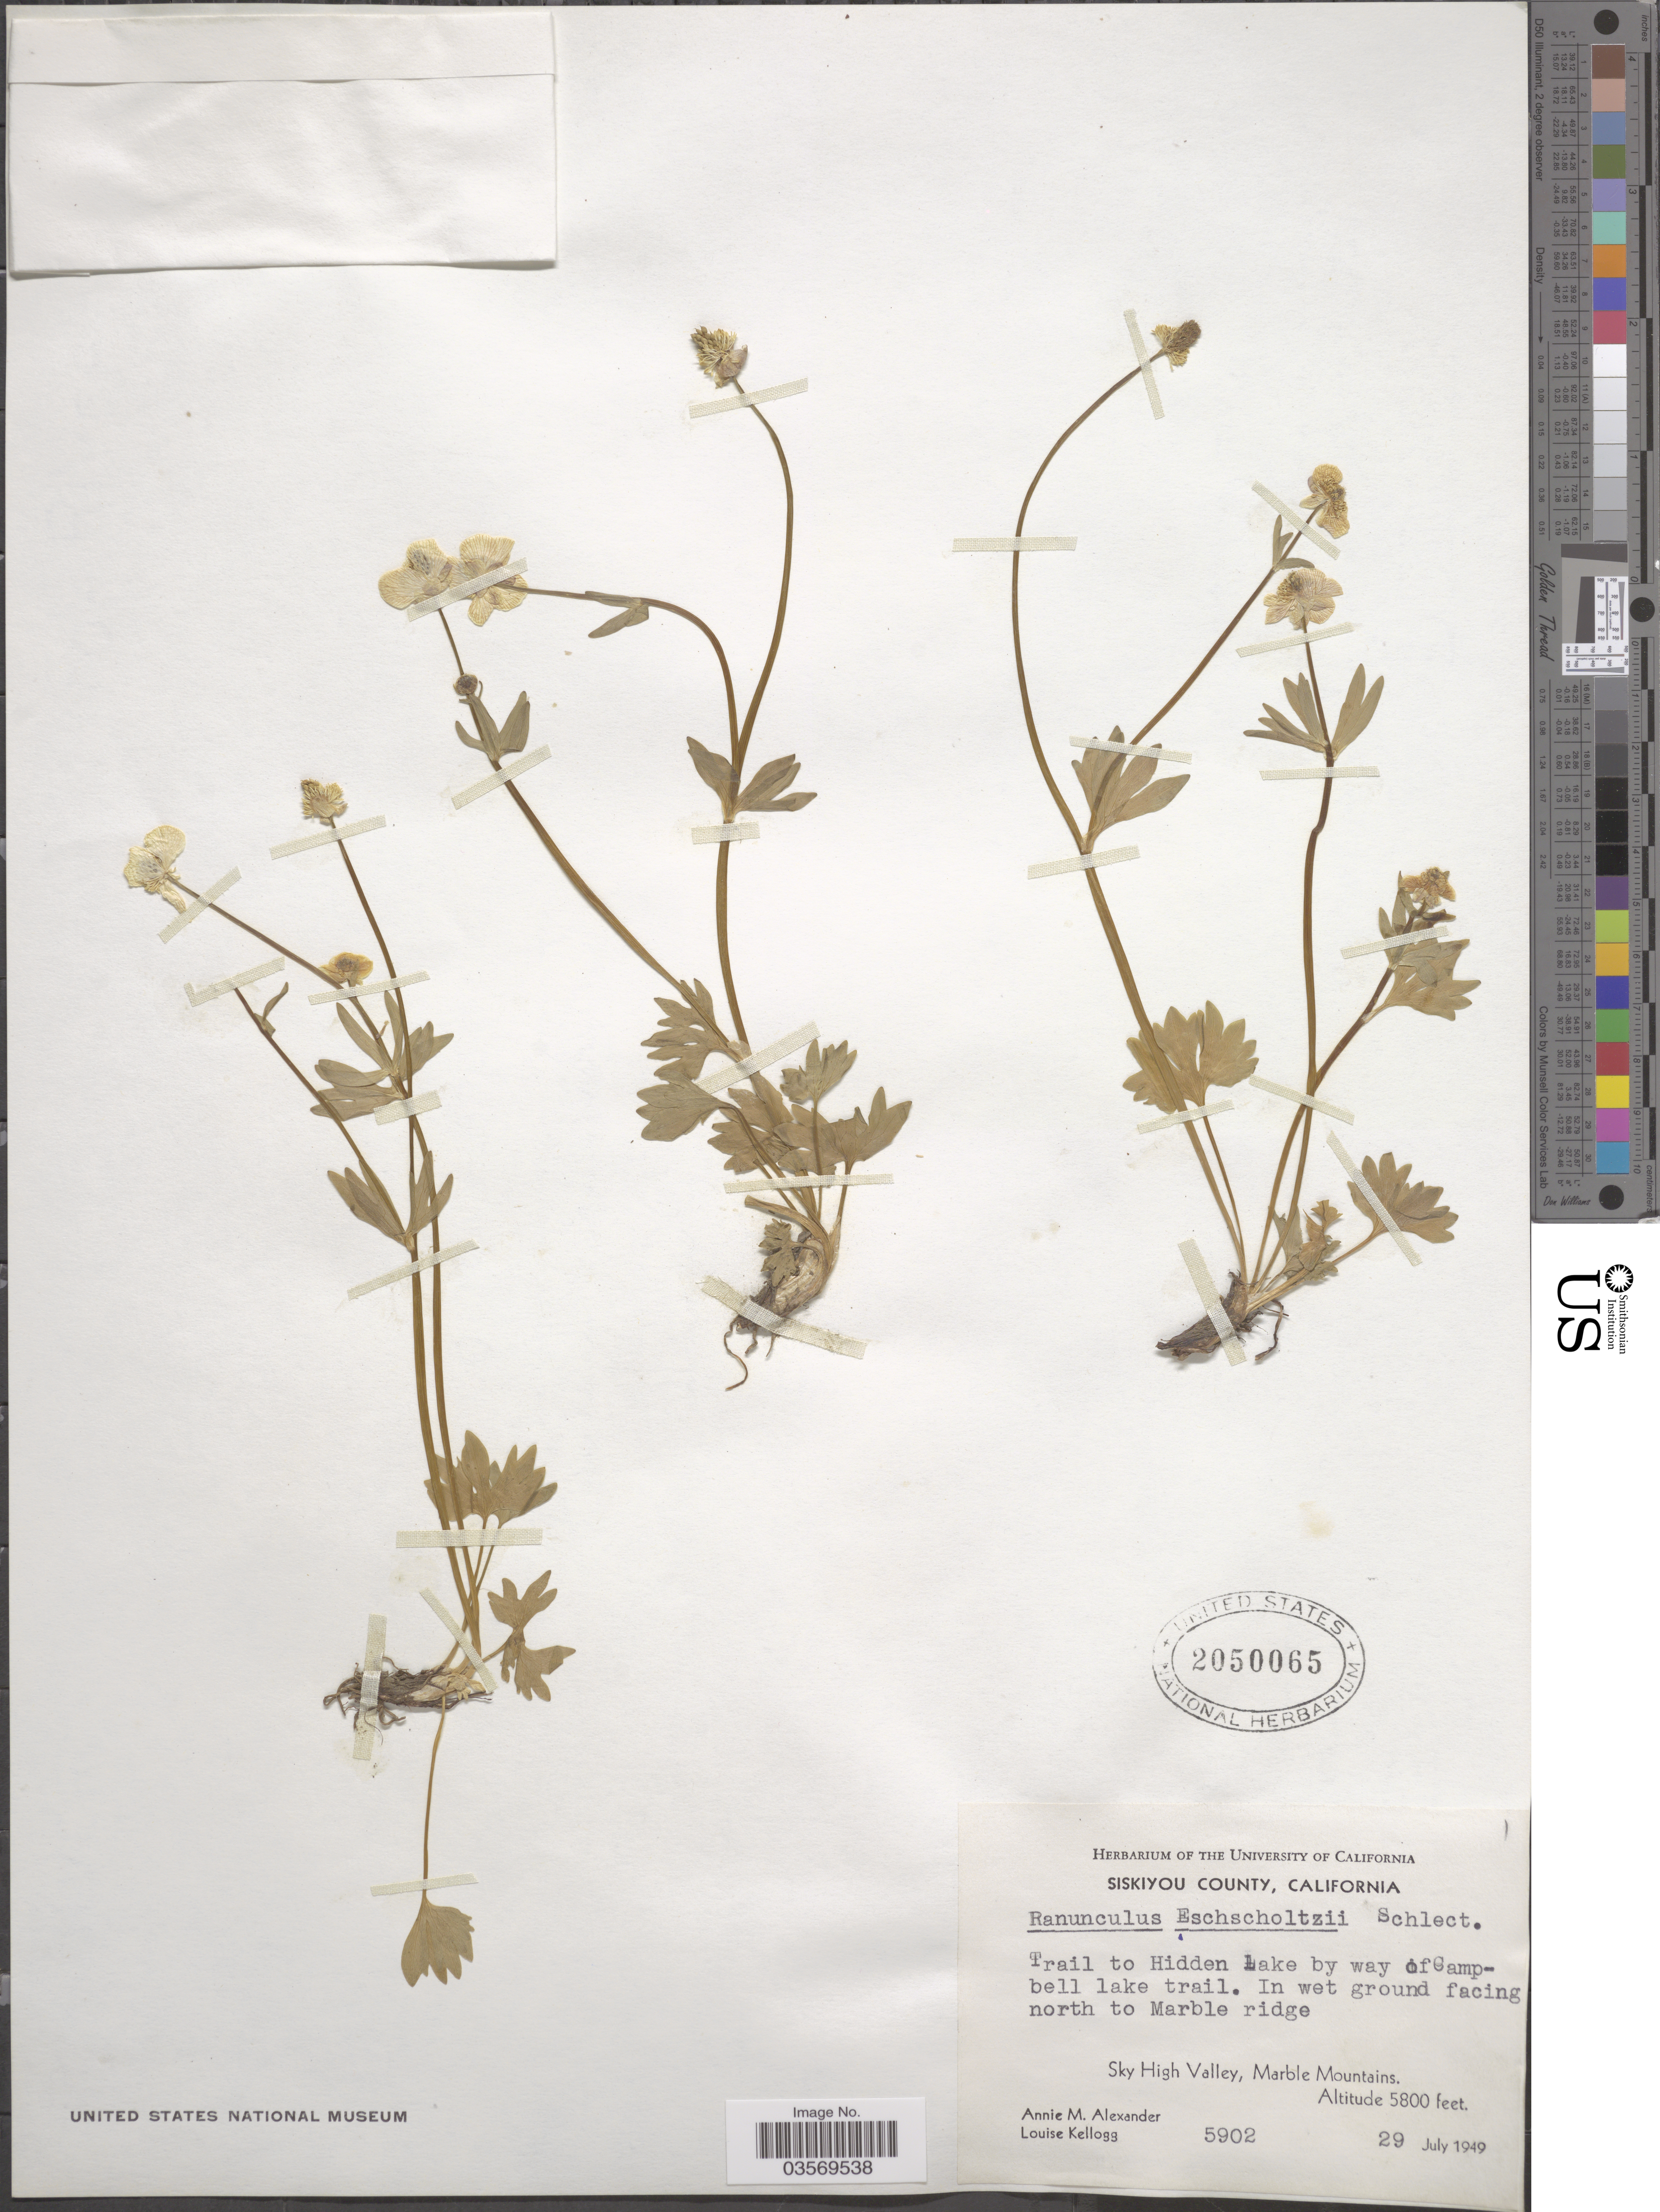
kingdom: Plantae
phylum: Tracheophyta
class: Magnoliopsida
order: Ranunculales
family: Ranunculaceae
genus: Ranunculus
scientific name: Ranunculus suksdorfii var. suksdorfii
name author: A. Gray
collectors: A. M. Alexander & L. Kellogg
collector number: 5902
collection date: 1949-07-29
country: United States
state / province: California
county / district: Siskiyou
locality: Siskiyou County, Trail to Hidden Lake by way of Campbell lake trail. In wet ground facing north to Marble ridge. Sky High Valley, Marble Mountains.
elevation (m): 1768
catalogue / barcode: US 2050065